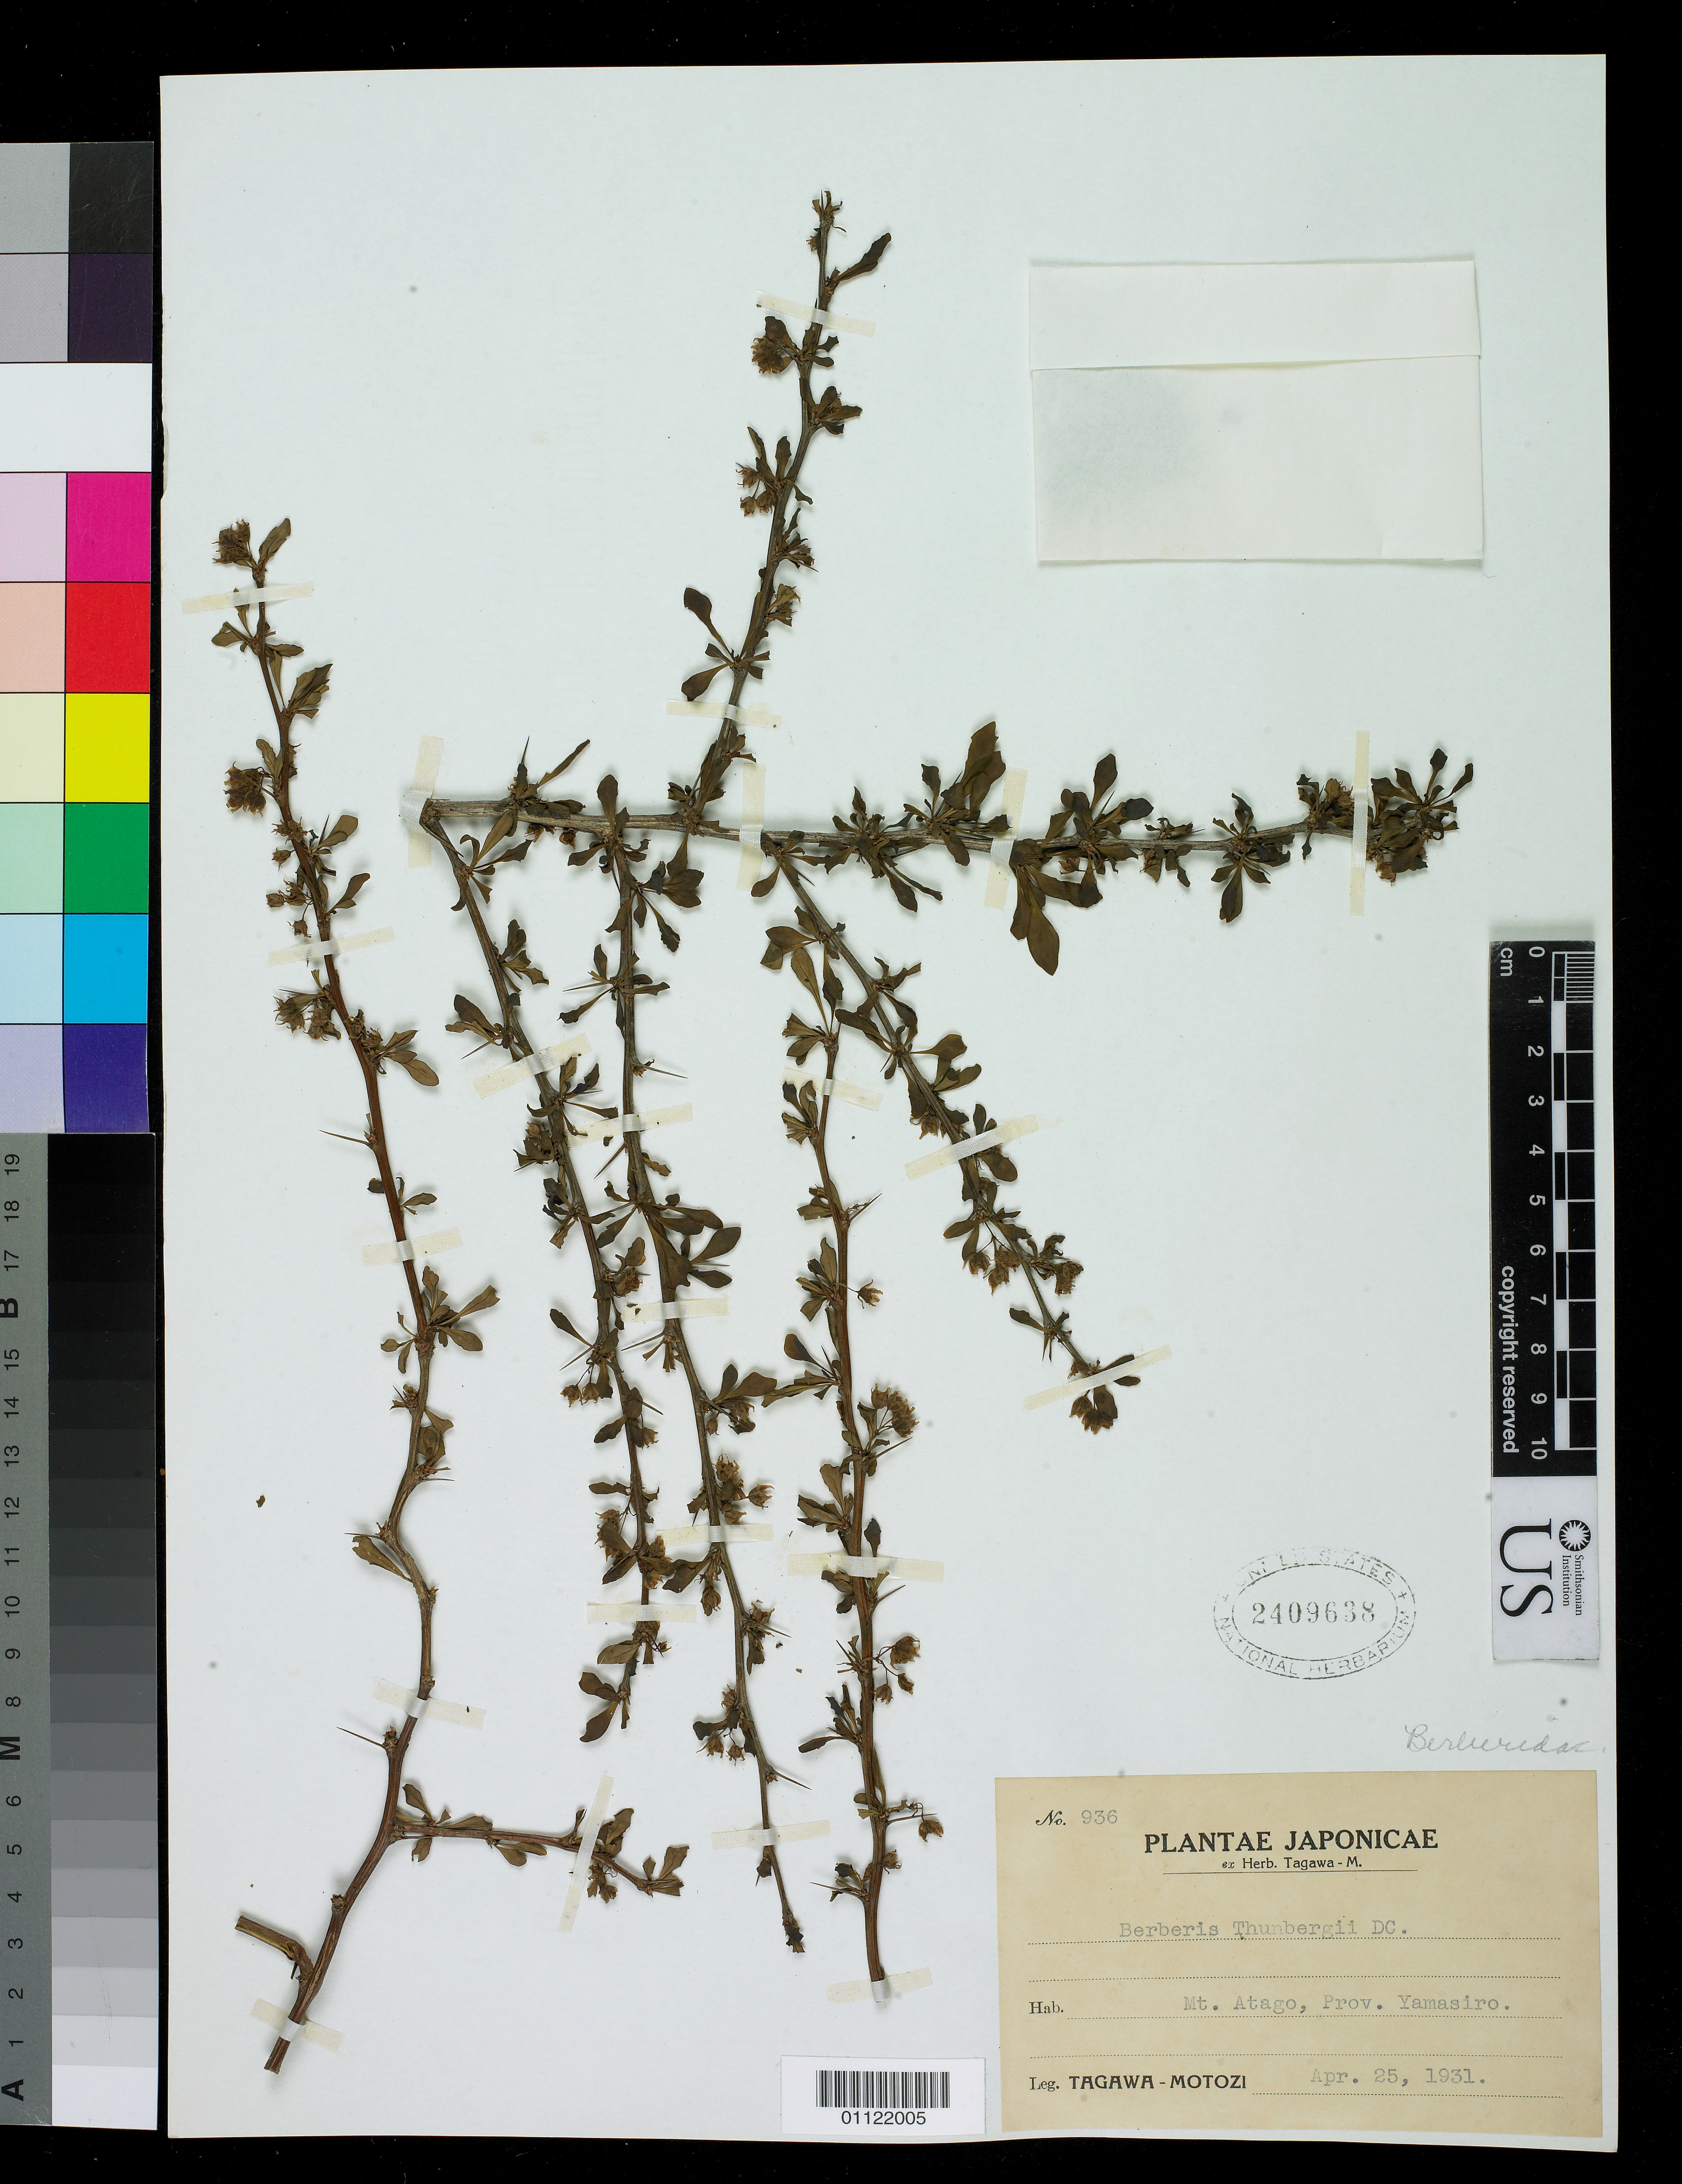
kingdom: Plantae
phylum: Tracheophyta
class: Magnoliopsida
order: Ranunculales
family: Berberidaceae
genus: Berberis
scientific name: Berberis thunbergii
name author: DC.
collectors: M. Tagawa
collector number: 936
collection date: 1931-04-25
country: Japan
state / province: Kyoto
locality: Mt. Atago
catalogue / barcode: US 2409638